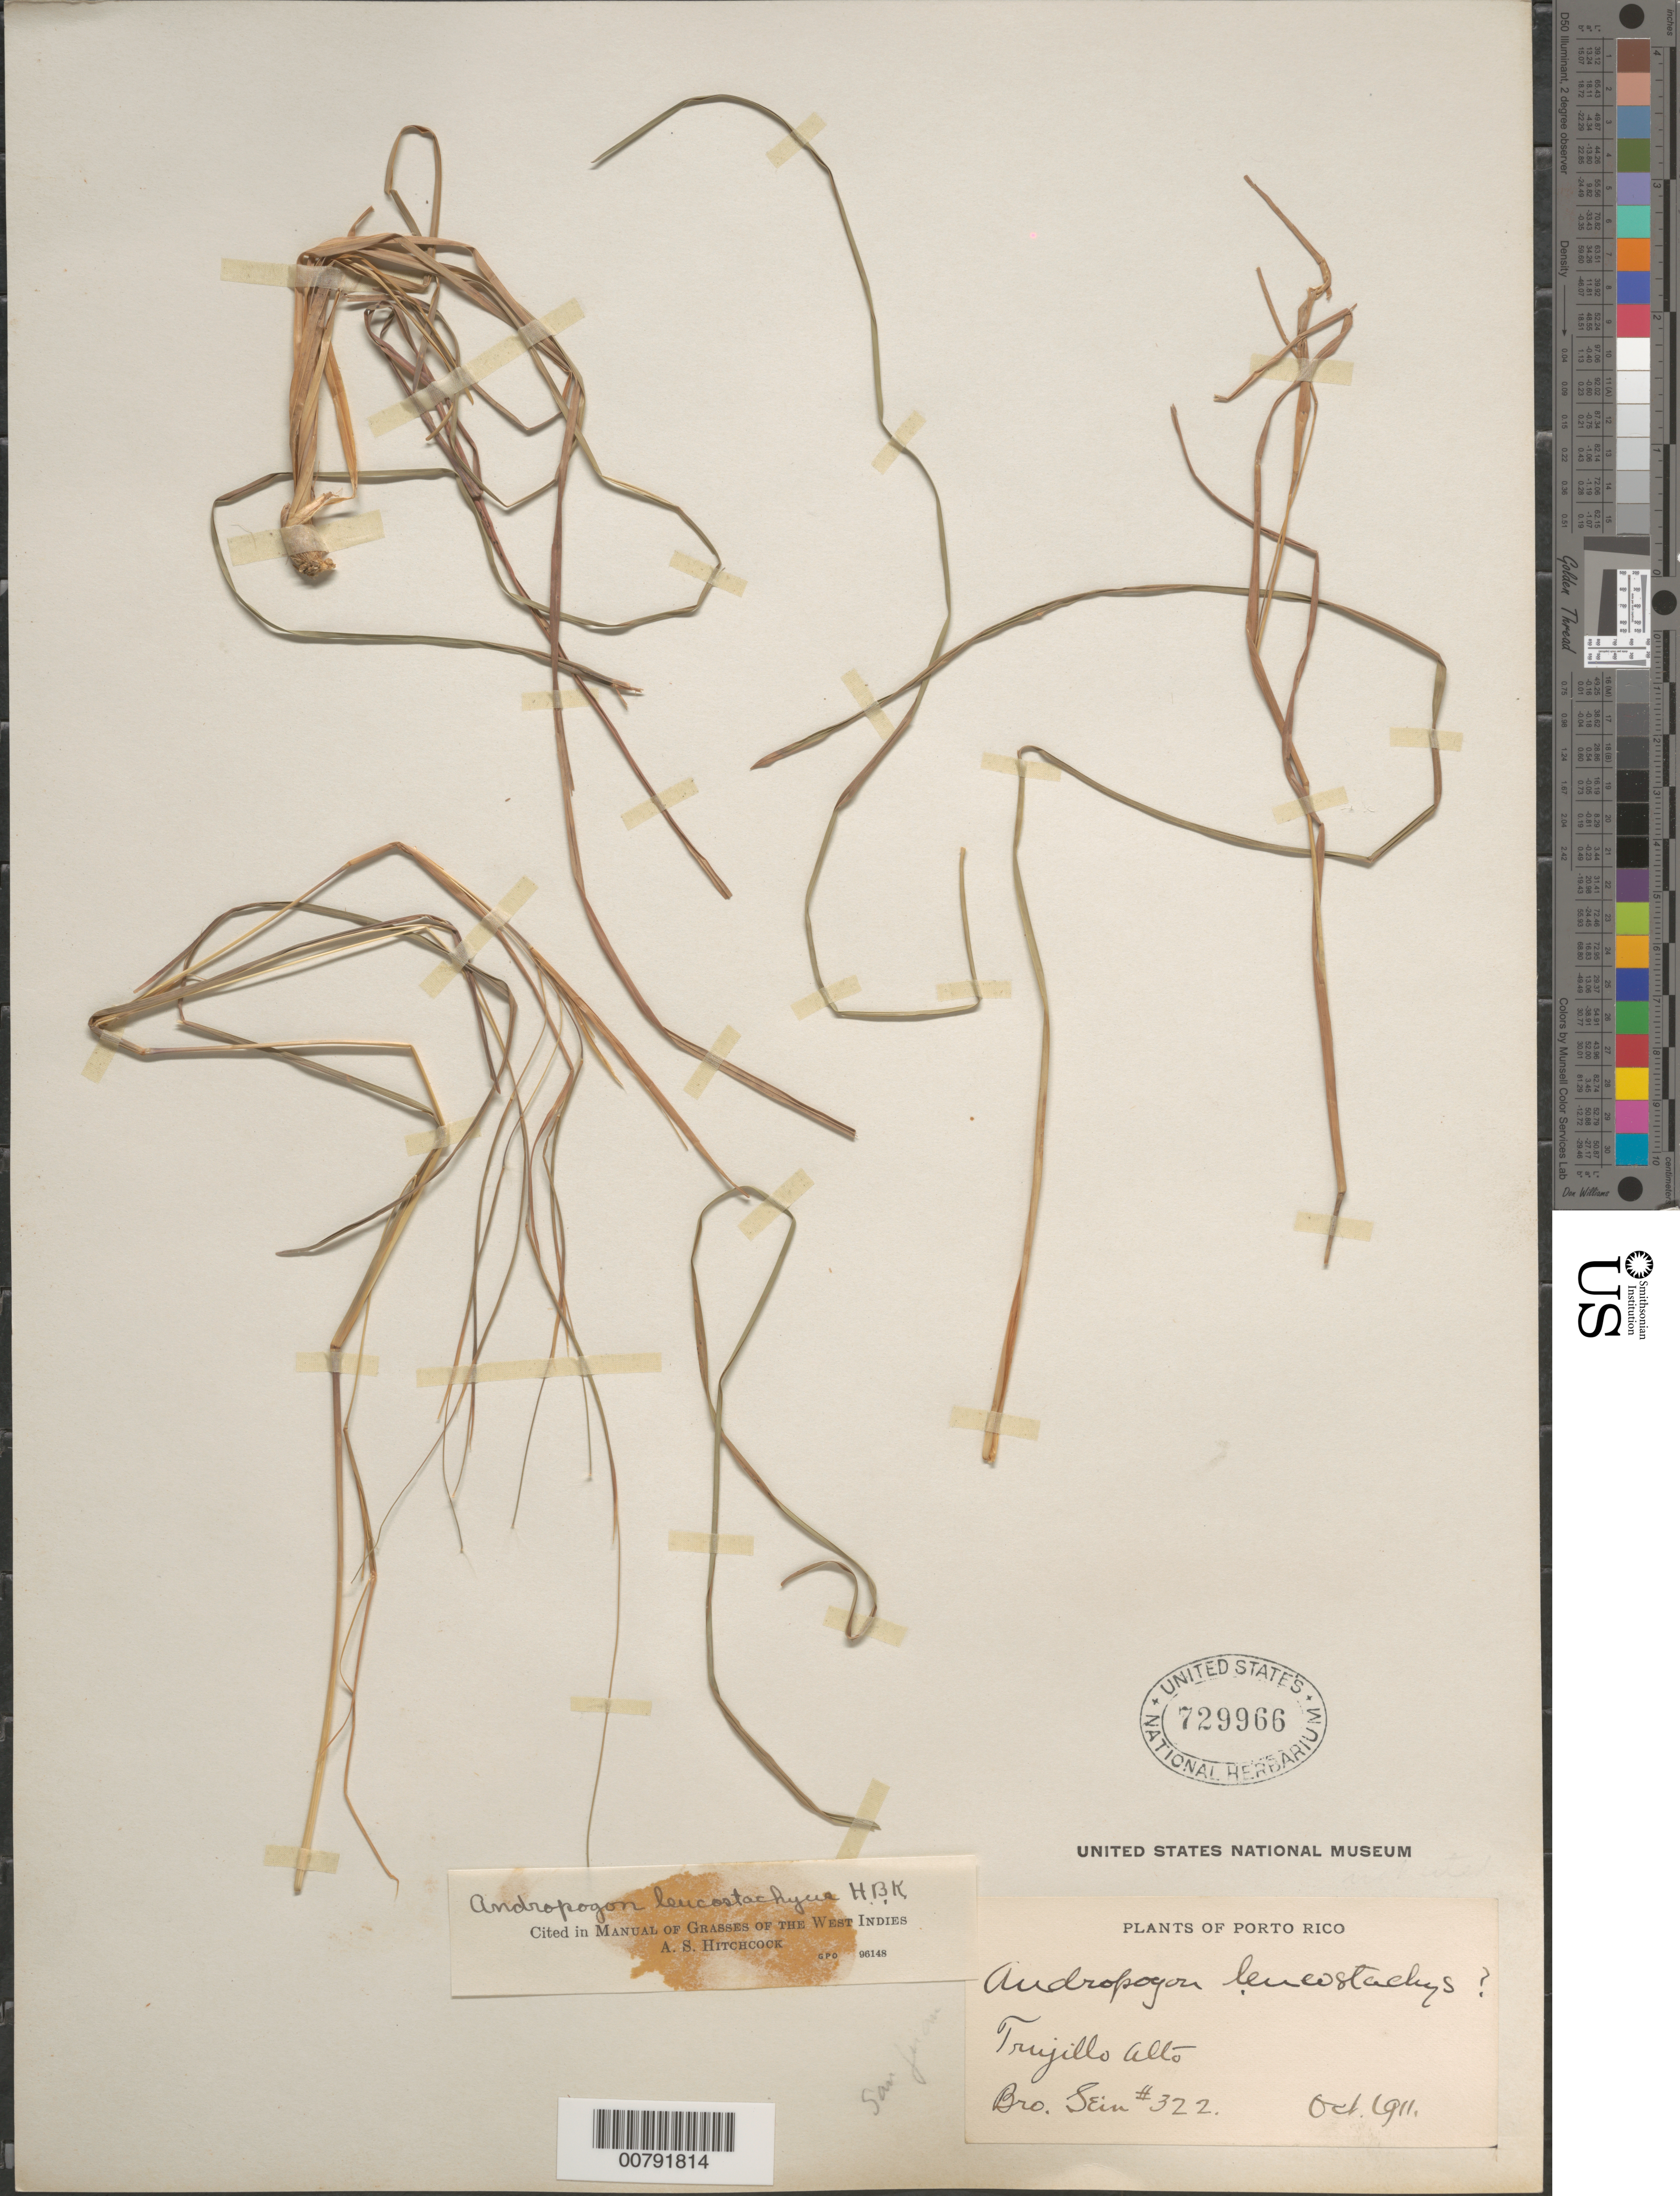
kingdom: Plantae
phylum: Tracheophyta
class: Liliopsida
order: Poales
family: Poaceae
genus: Andropogon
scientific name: Andropogon leucostachyus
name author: Kunth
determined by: Hitchcock, Albert S.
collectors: Sein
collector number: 322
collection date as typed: Oct 1911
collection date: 1911-10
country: Puerto Rico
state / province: Trujillo Alto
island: Puerto Rico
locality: Trujillo Alto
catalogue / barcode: US 729966